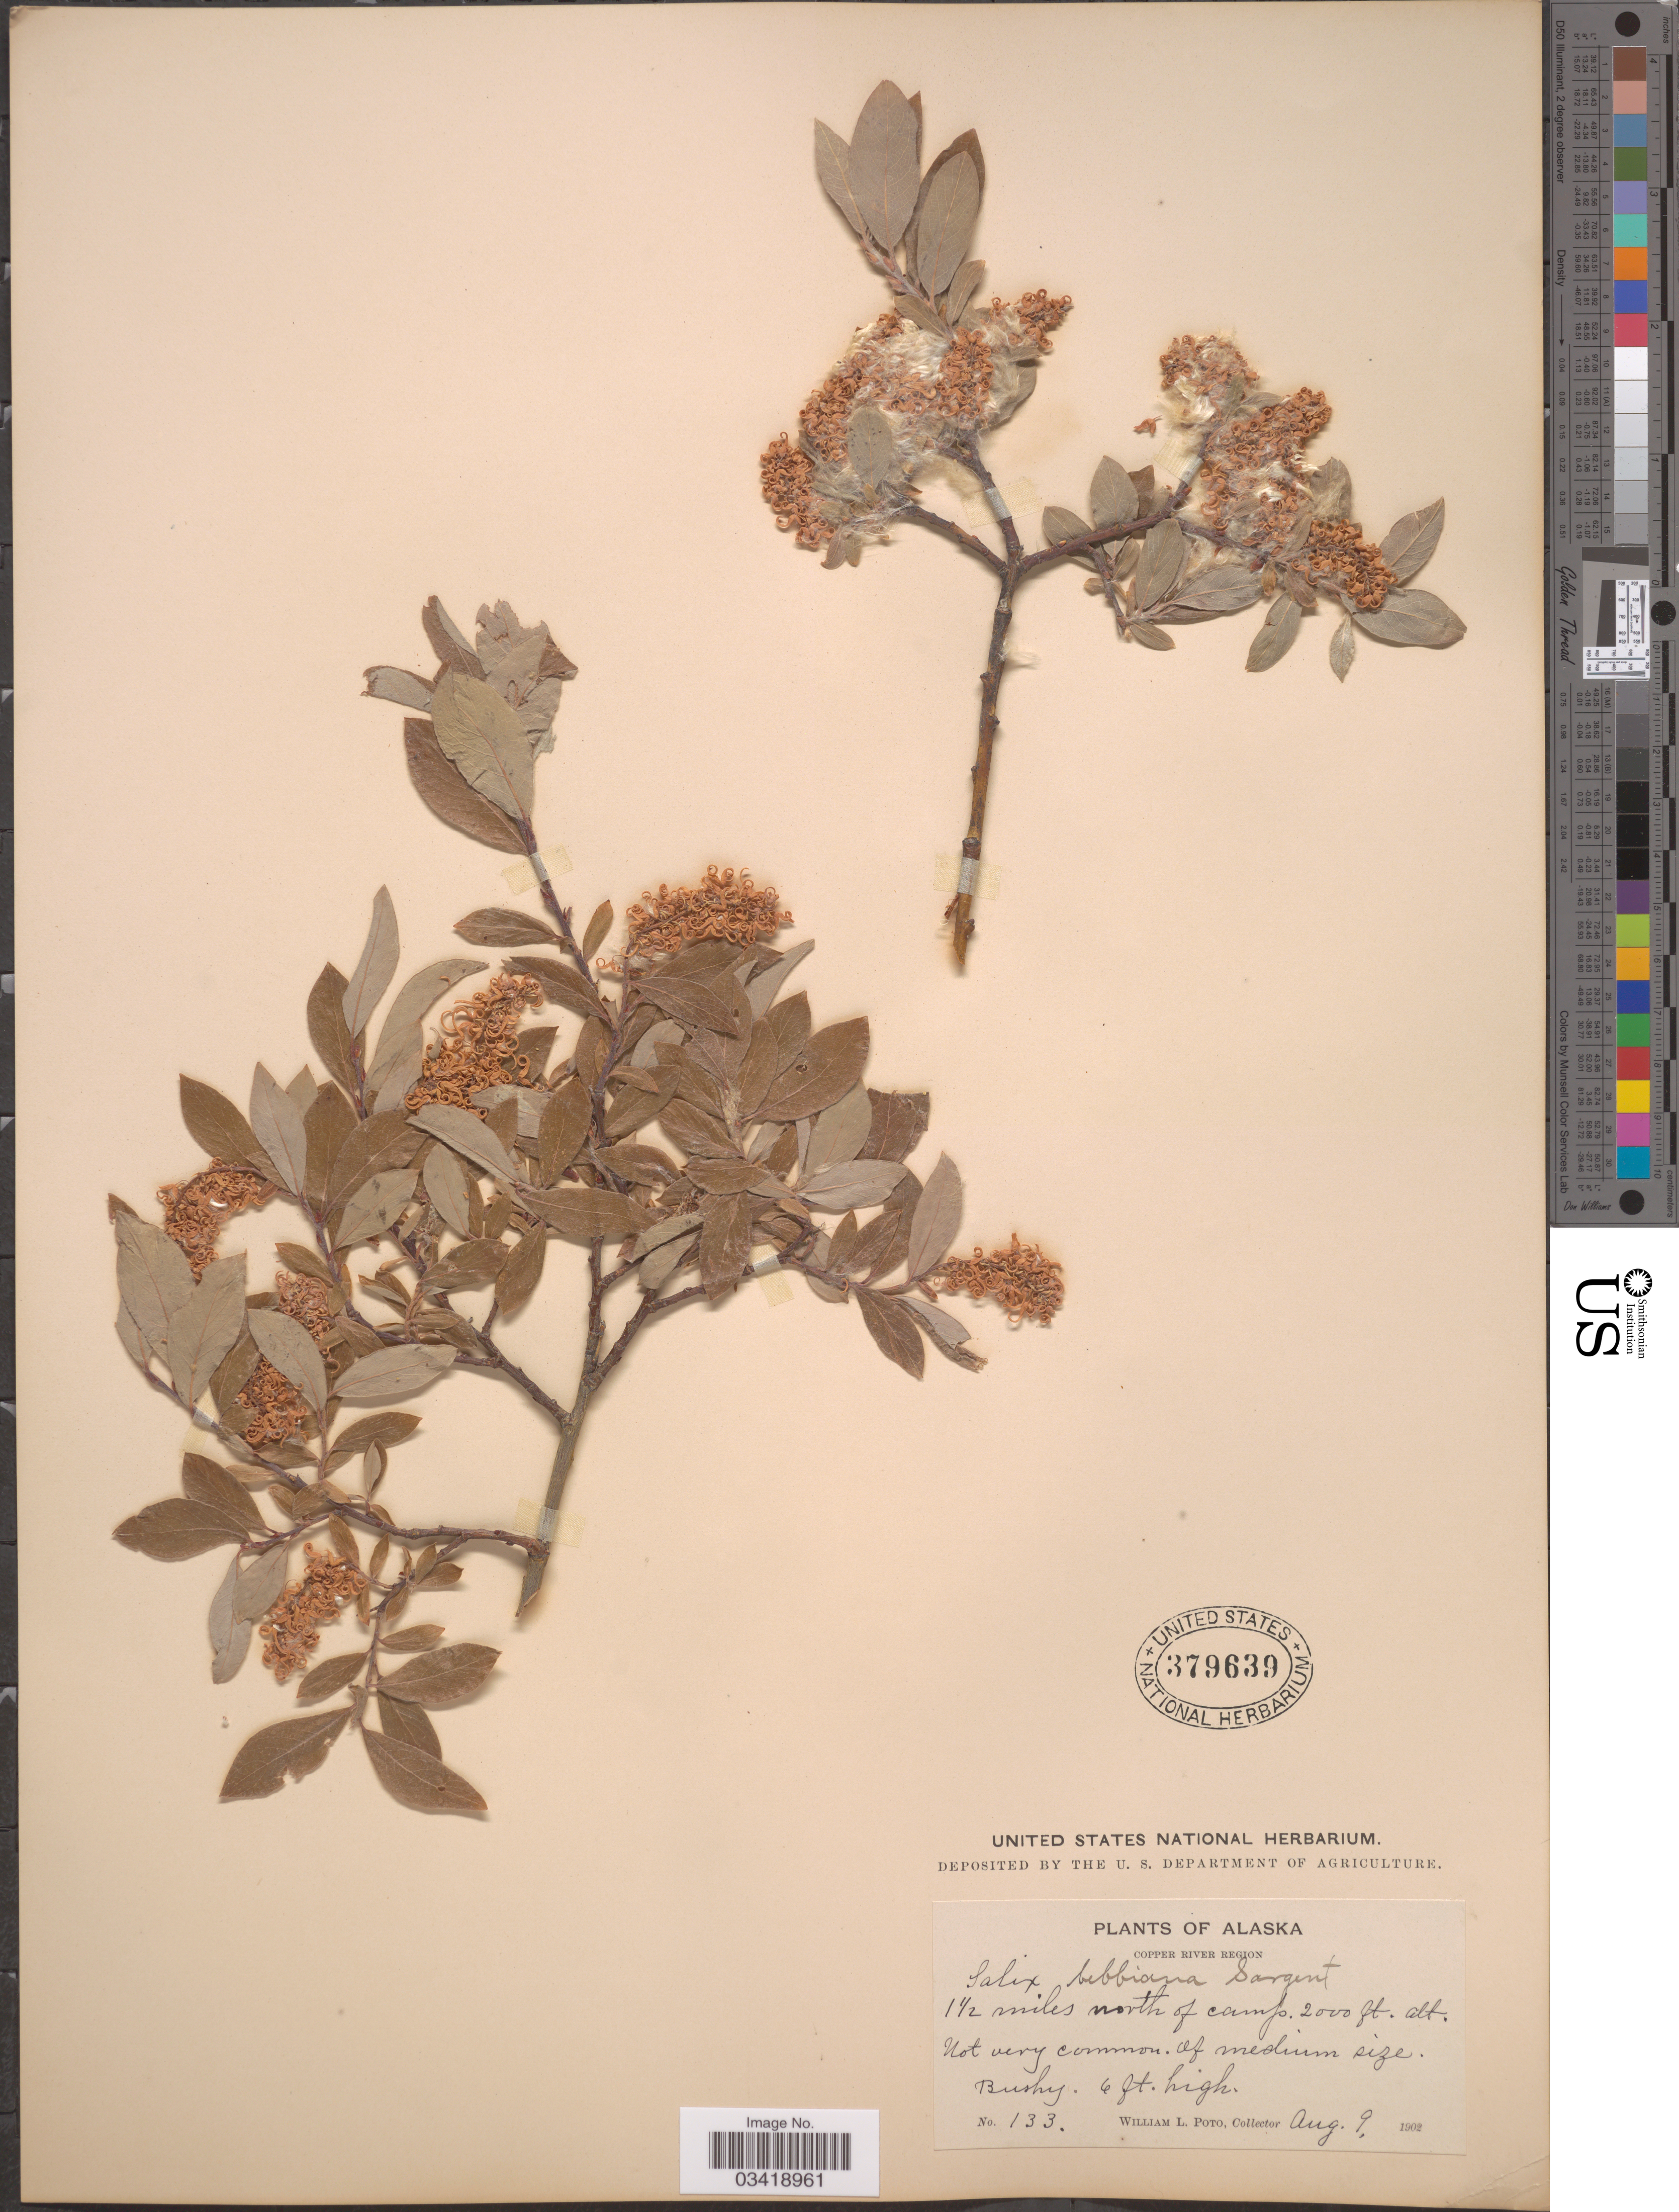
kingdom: Plantae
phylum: Tracheophyta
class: Magnoliopsida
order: Malpighiales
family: Salicaceae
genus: Salix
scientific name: Salix bebbiana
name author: Sarg.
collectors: W. Poto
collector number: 133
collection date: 1902-08-09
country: United States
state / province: Alaska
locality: Copper River Region. 1½ miles north of camp.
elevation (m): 610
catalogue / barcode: US 379639